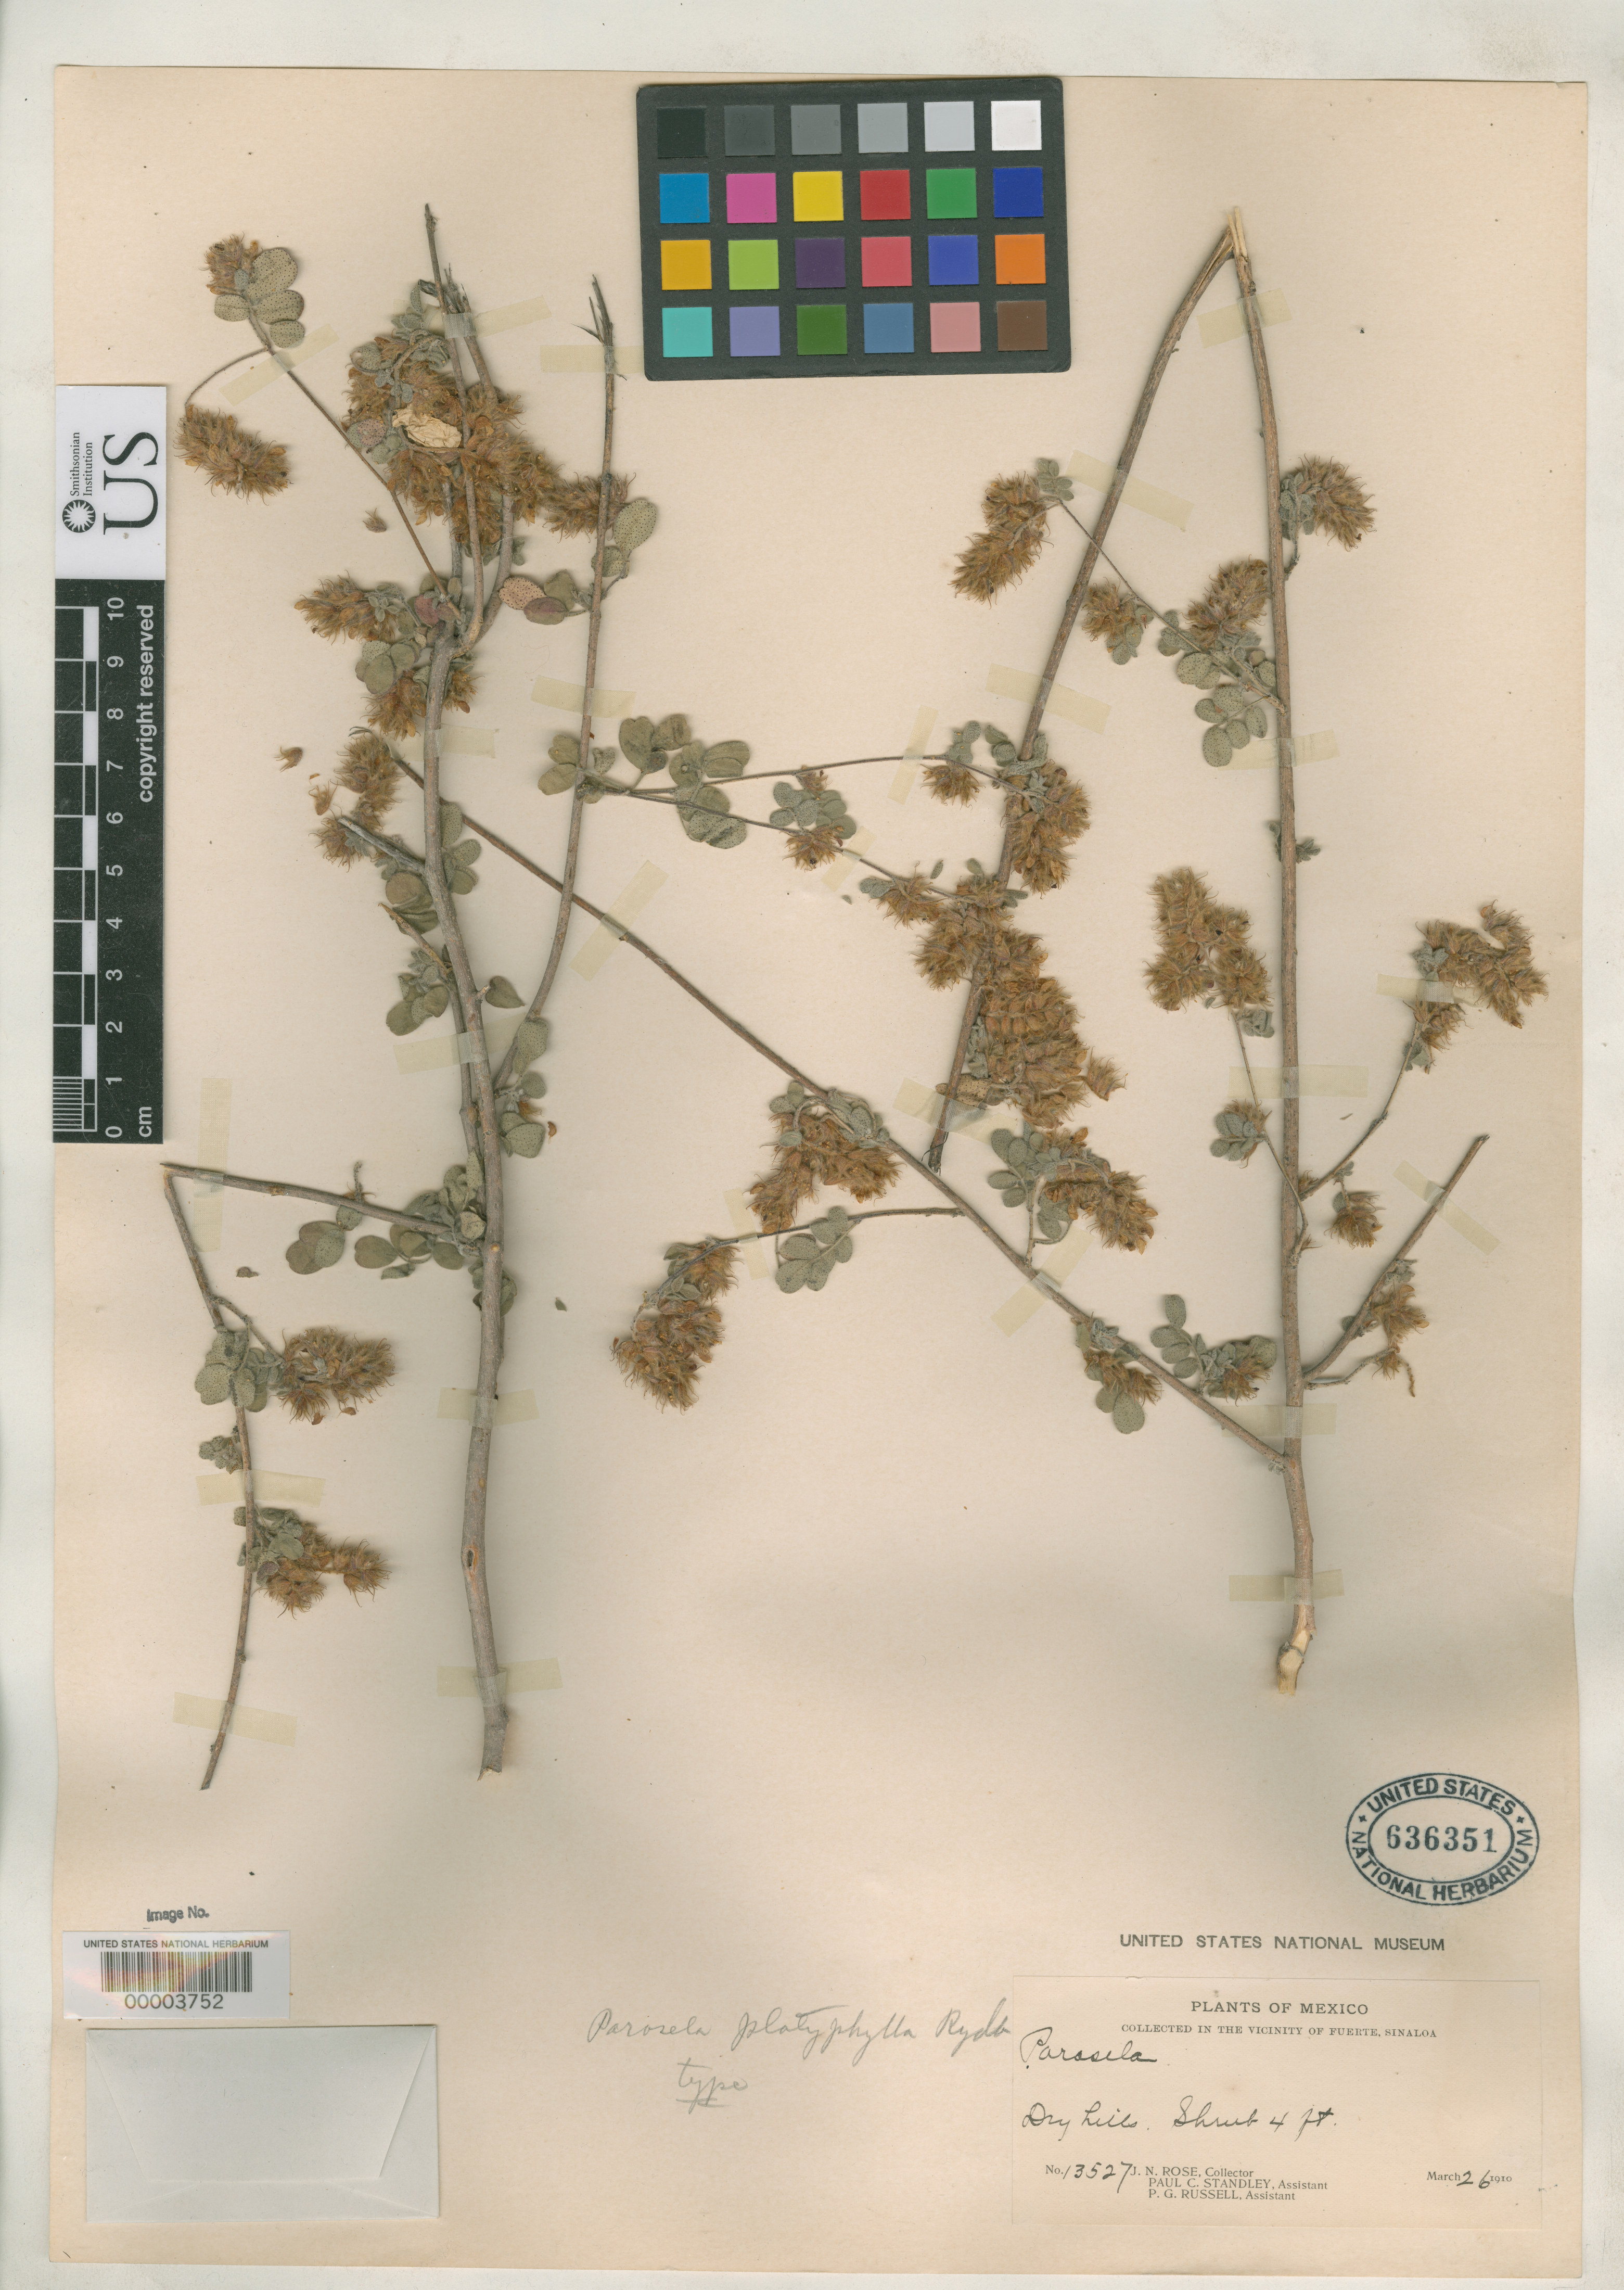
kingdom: Plantae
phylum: Tracheophyta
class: Magnoliopsida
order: Fabales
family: Fabaceae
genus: Parosela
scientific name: Parosela platyphylla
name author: Rydb.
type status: Holotype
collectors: J. N. Rose, P. C. Standley & P. G. Russell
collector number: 13527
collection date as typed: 26 Mar 1910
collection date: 1910-03-26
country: Mexico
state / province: Sinaloa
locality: Fuerte vicinity.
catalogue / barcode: US 636351